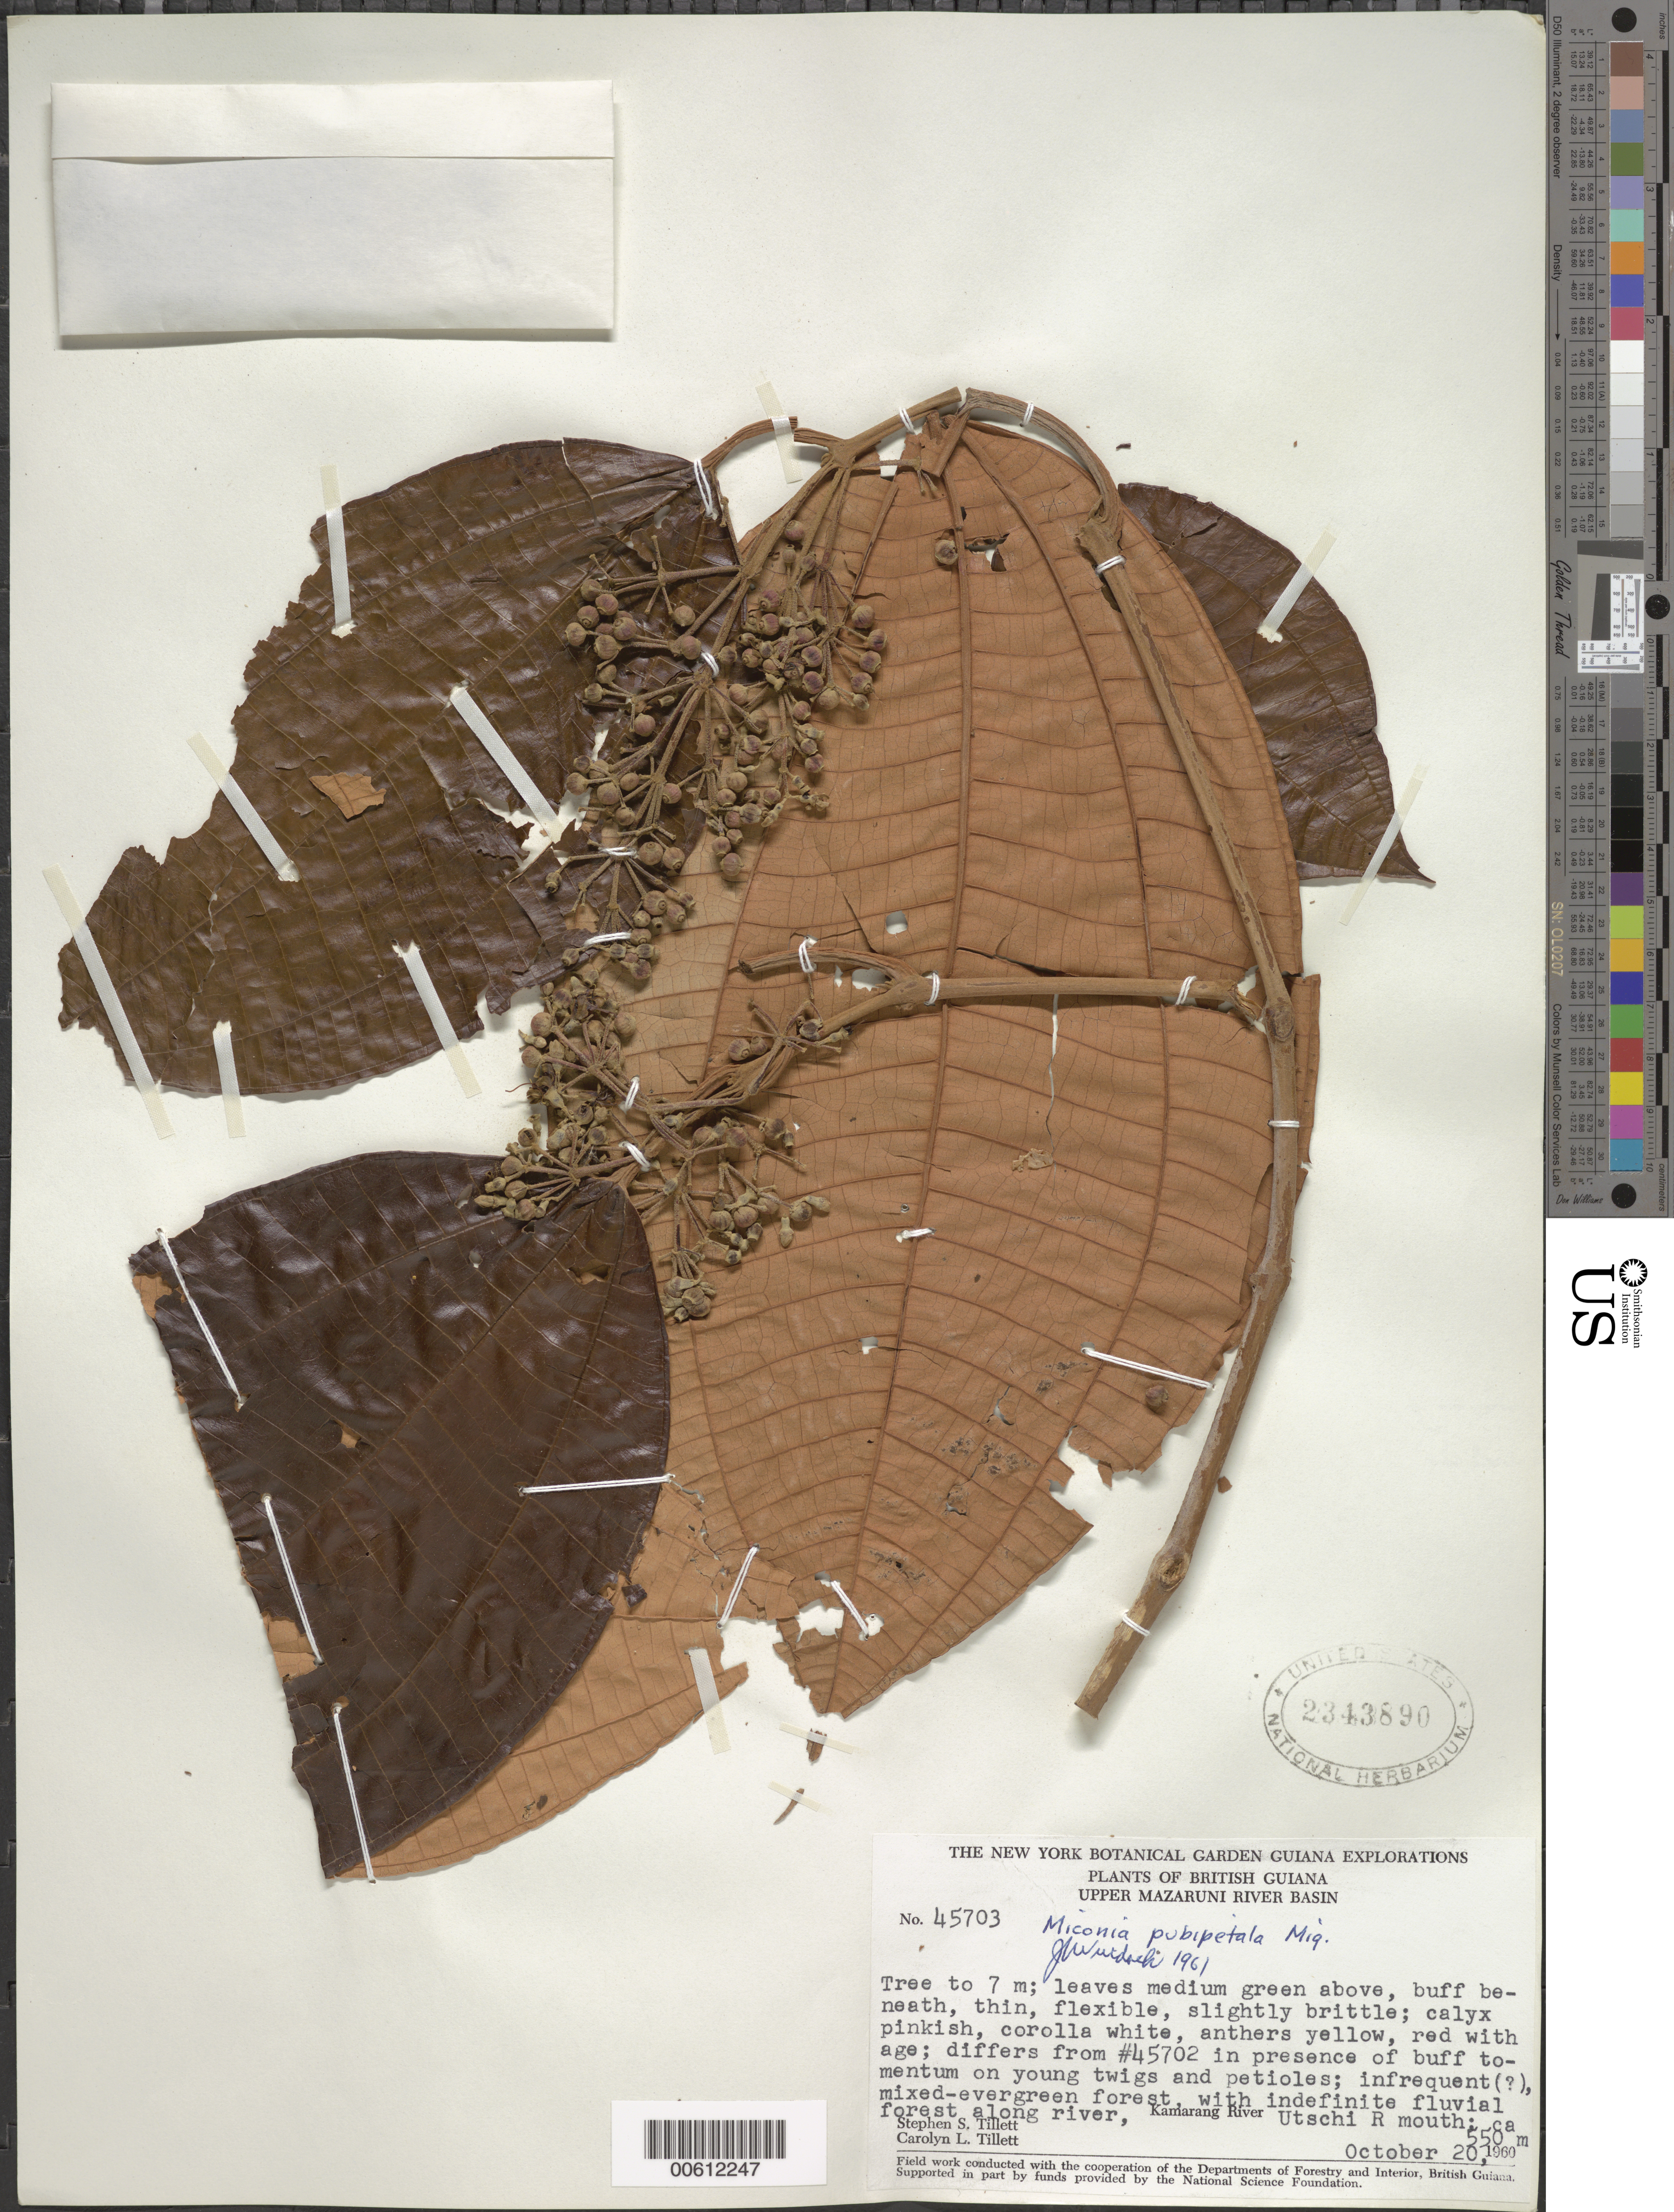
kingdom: Plantae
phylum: Tracheophyta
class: Magnoliopsida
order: Myrtales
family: Melastomataceae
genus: Miconia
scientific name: Miconia pubipetala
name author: Miq.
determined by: Wurdack, John J., (US), US (UNITED STATES)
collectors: S. S. Tillett, C. L. Tillett & R. Boyan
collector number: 45703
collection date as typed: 20-Oct-60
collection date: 1960-10-20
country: Guyana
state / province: Cuyuni-Mazaruni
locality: Upper Mazaruni River Basin, mouth of Utschi River, Kamarang River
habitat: Mixed-evergreen forest, with indefinite fluvial fores along river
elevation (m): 549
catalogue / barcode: US 2343890